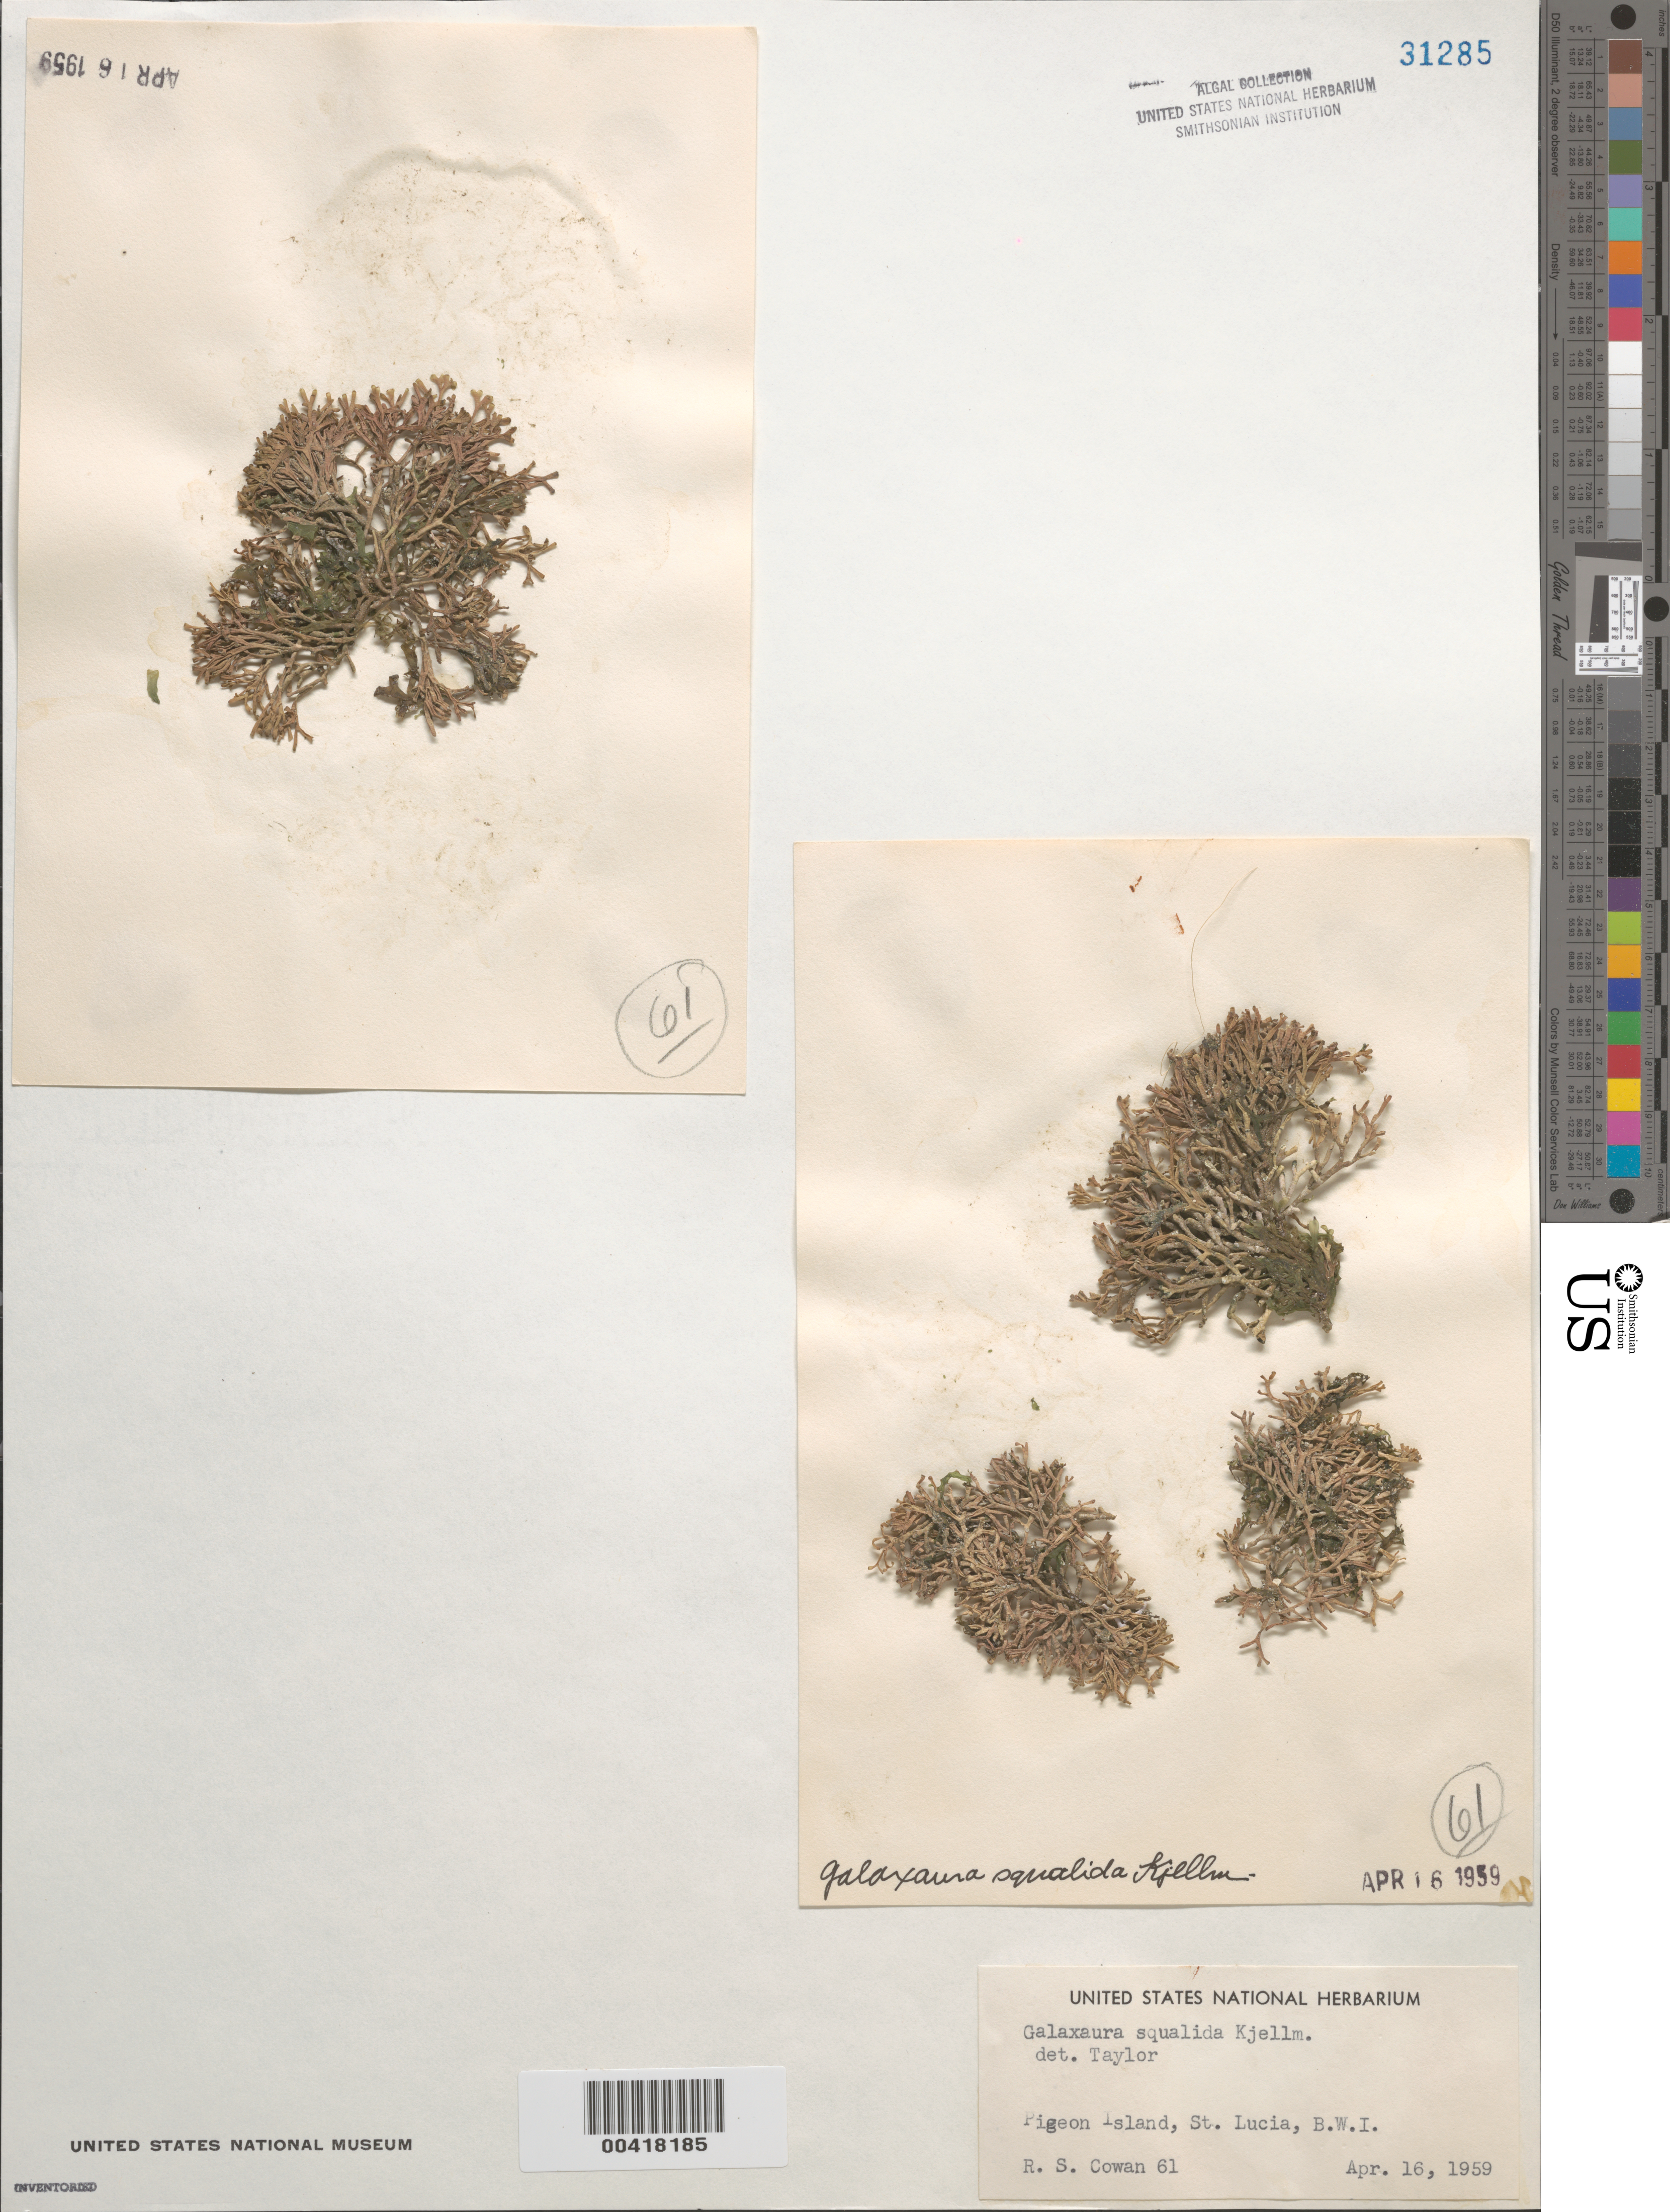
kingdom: Plantae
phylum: Rhodophyta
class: Florideophyceae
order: Nemaliales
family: Galaxauraceae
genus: Galaxaura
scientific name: Galaxaura rugosa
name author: (Ellis & Sol.) J.V.Lamouroux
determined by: Algae name updating Project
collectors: R. S. Cowan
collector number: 61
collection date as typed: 16 Apr 1959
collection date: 1959-04-16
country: St. Lucia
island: Pigeon Island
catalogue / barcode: US 31285